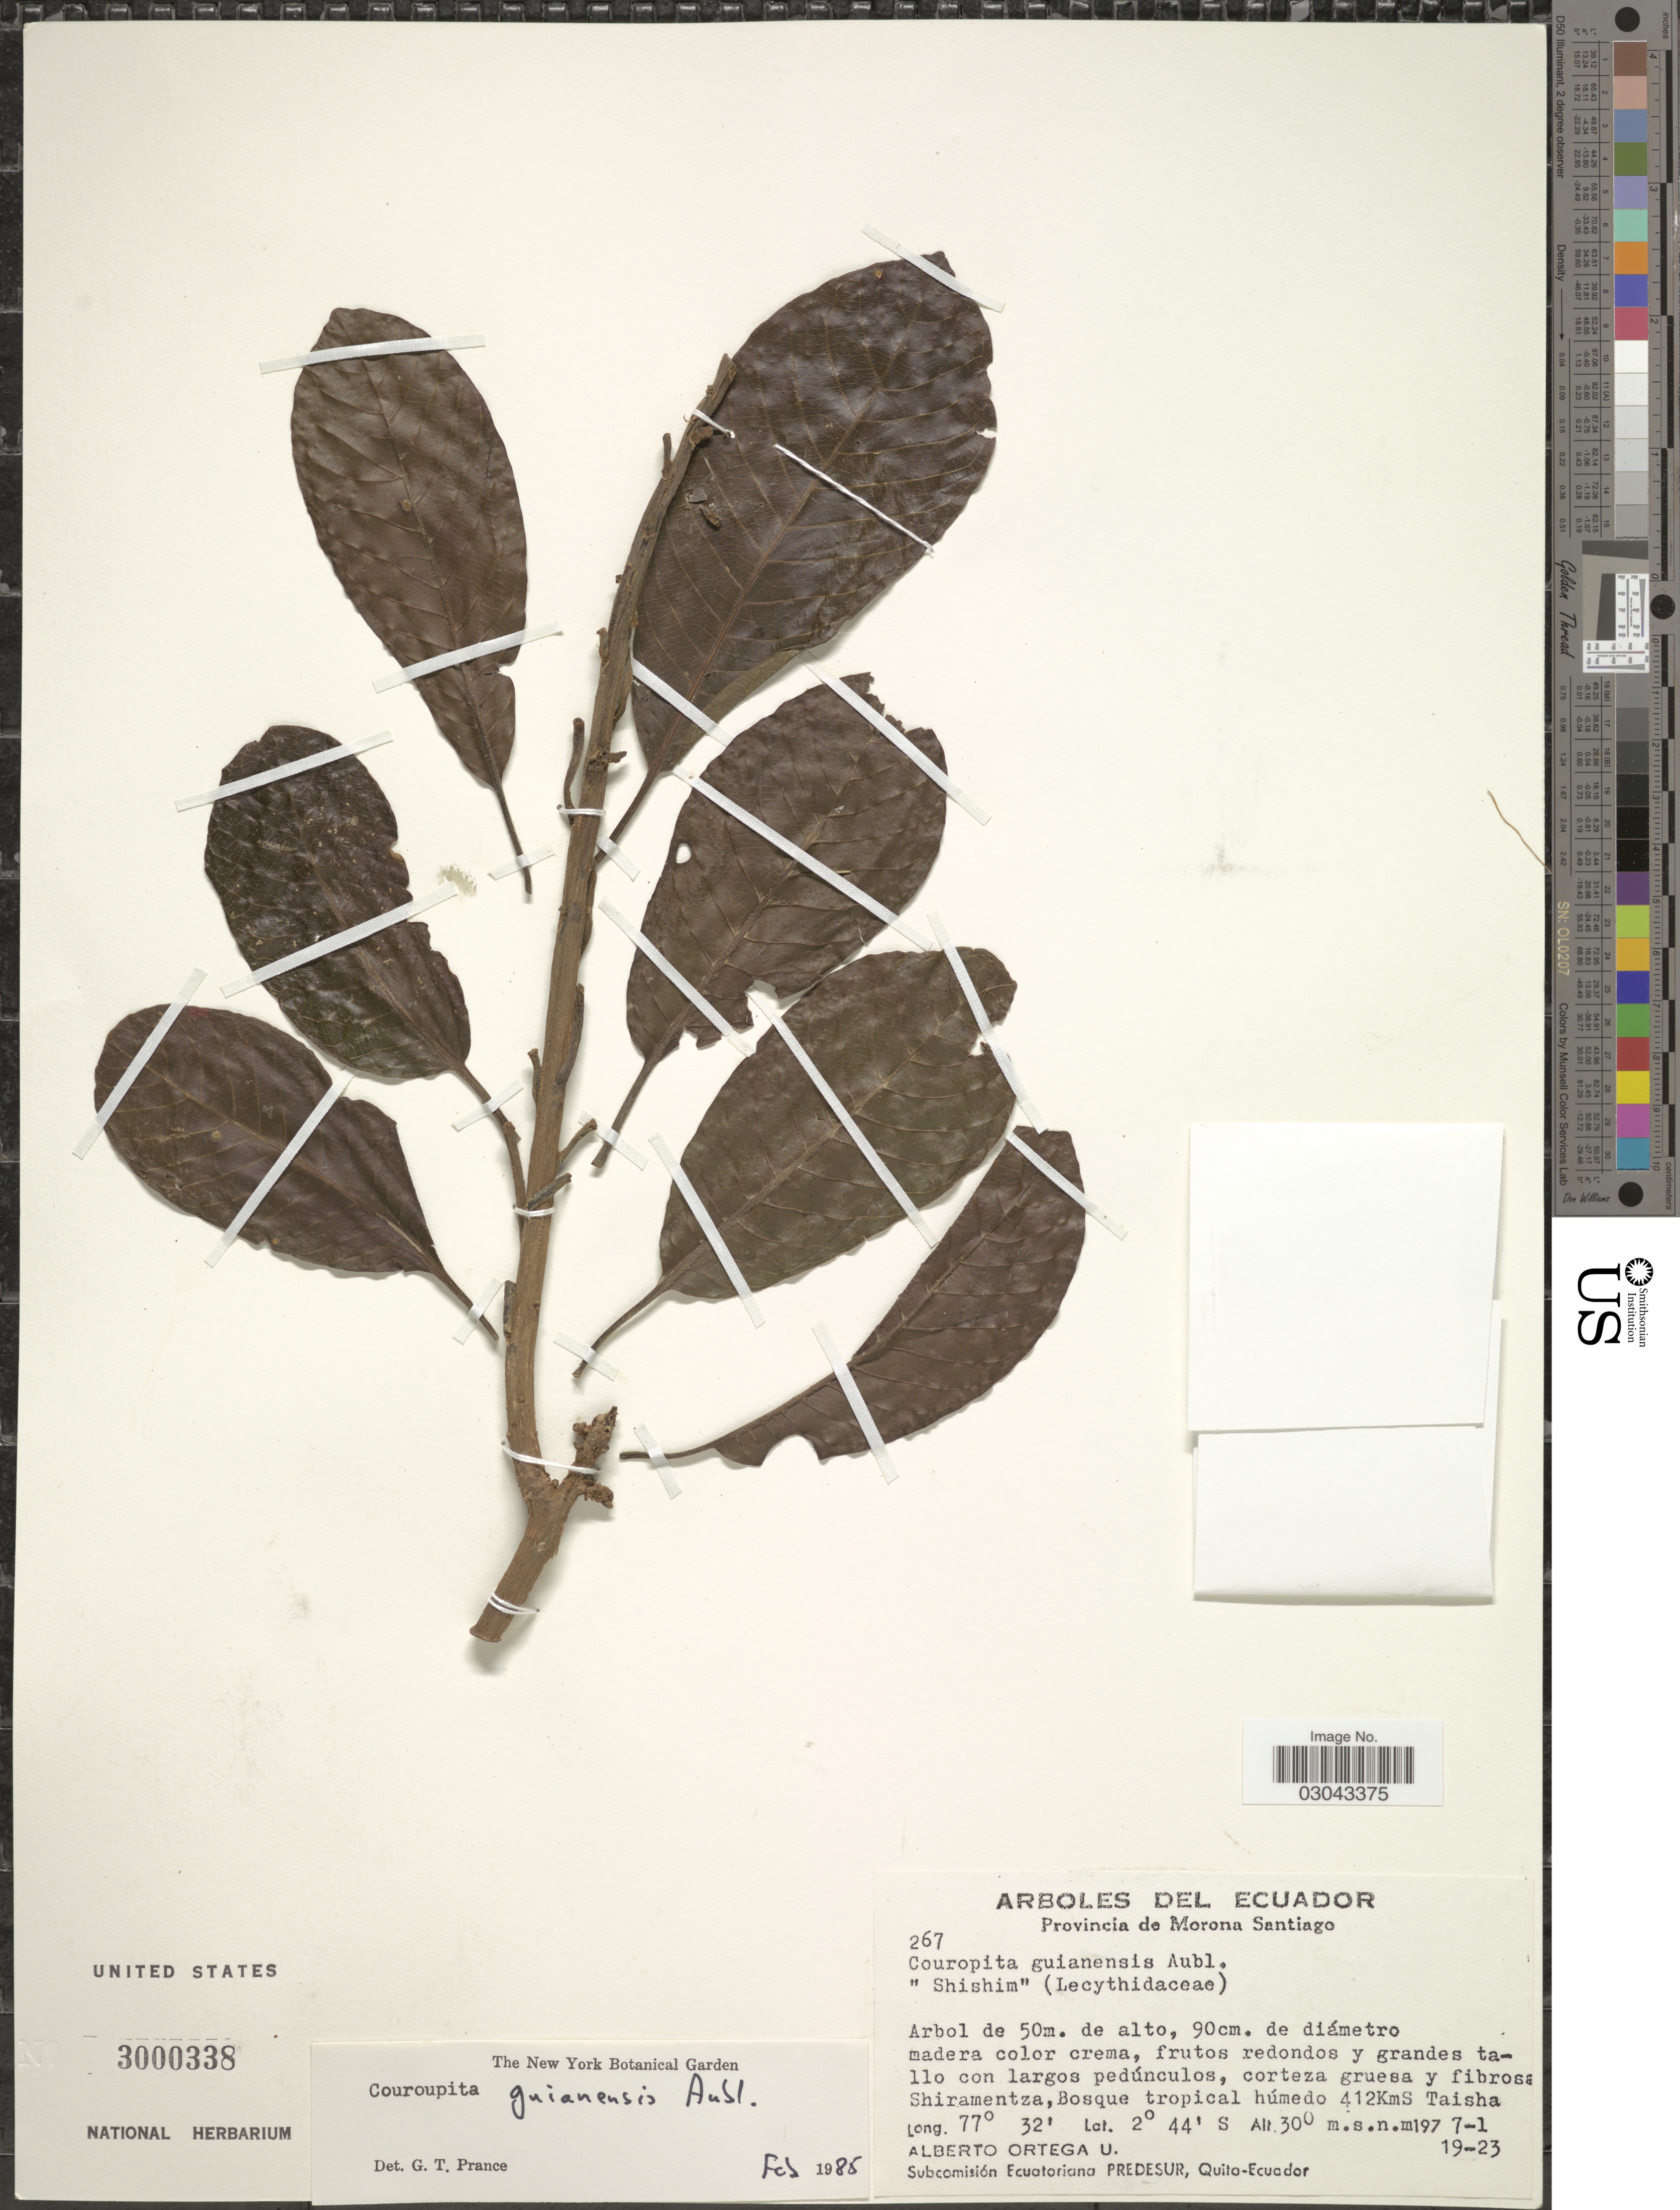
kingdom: Plantae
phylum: Tracheophyta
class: Magnoliopsida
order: Ericales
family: Lecythidaceae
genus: Couroupita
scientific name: Couroupita guianensis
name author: Aubl.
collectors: A. T. Ortega U.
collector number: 267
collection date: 1977-01-19/1977-01-23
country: Ecuador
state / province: Morona-Santiago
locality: Shiramentza, Bosque tropical húmedo 412KmS Taisha.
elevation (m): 9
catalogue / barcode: US 3000338